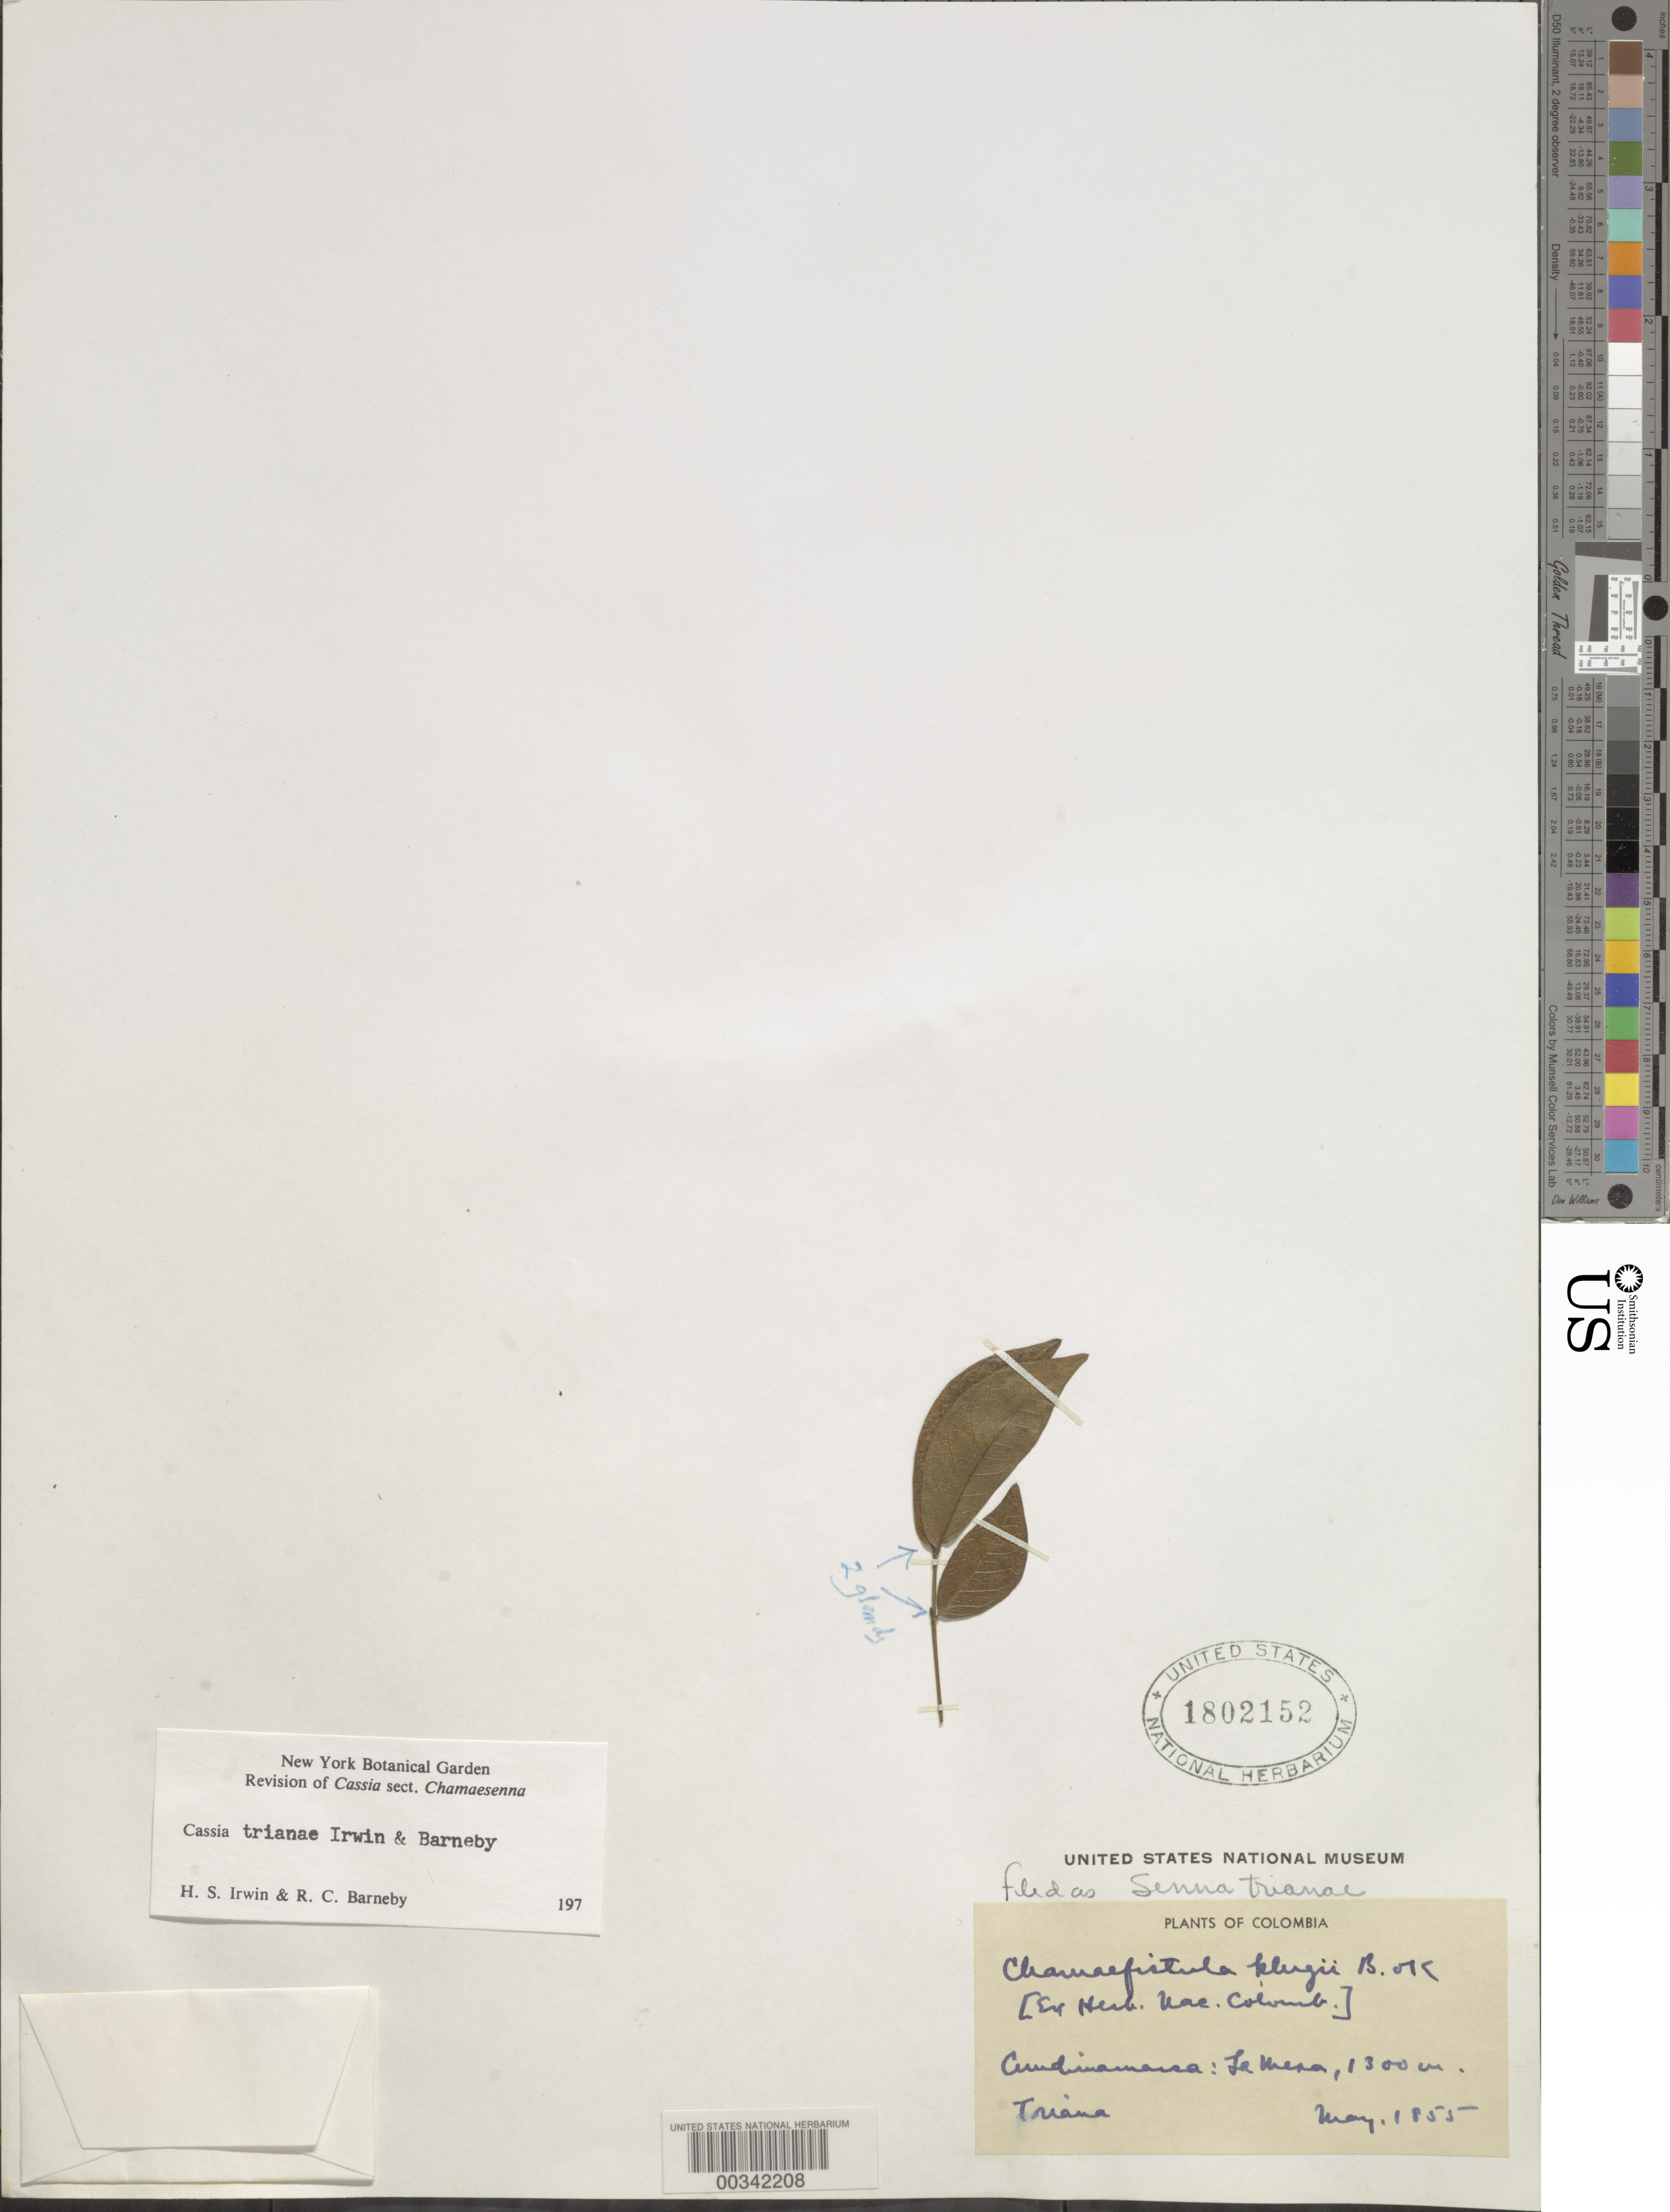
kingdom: Plantae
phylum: Tracheophyta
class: Magnoliopsida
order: Fabales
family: Fabaceae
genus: Senna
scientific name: Senna trianae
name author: H.S. Irwin & Barneby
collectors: J. J. Triana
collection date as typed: May 1855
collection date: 1855-05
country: Colombia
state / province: Cundinamarca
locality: La Mesa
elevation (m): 1300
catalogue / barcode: US 1802152